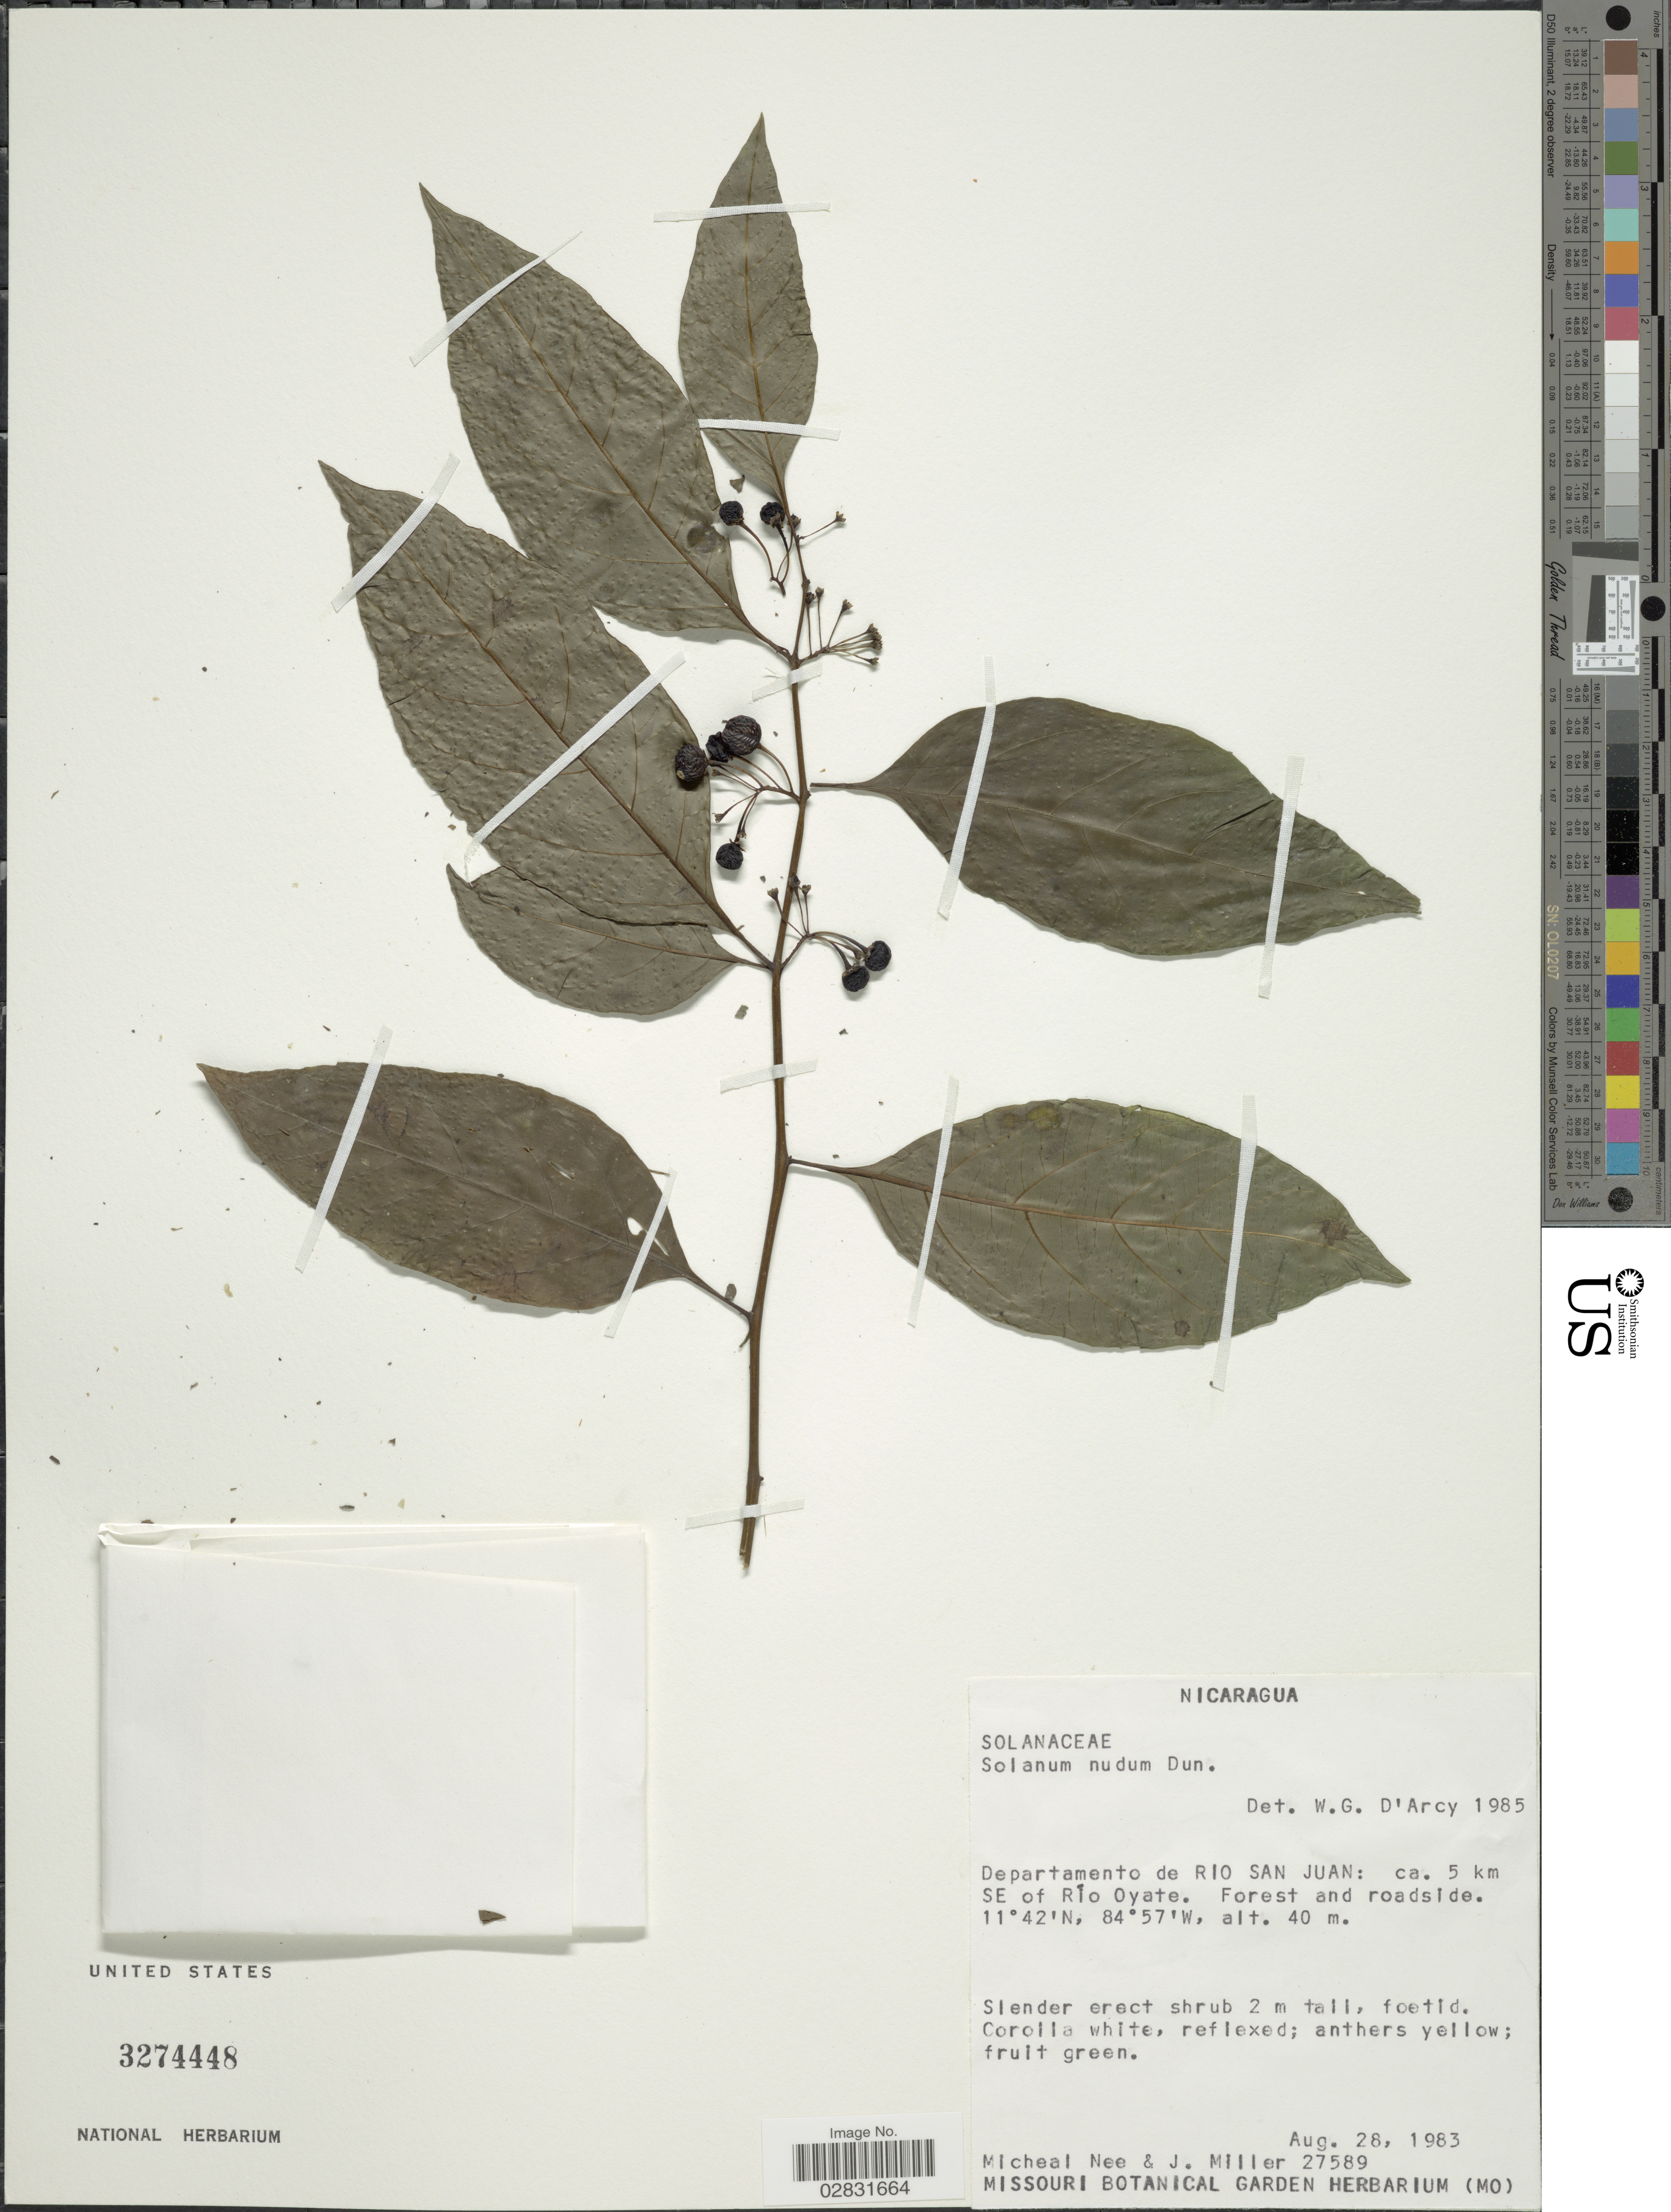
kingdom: Plantae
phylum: Tracheophyta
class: Magnoliopsida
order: Solanales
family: Solanaceae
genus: Solanum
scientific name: Solanum nudum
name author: Humb. & Bonpl. ex Dunal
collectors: M. Nee & J. Miller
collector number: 27589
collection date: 1983-08-28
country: Nicaragua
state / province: Rio San Juan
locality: Departamento de Rio San Juan: ca. 5 km SE of Río Oyate.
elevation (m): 40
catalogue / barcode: US 3274448